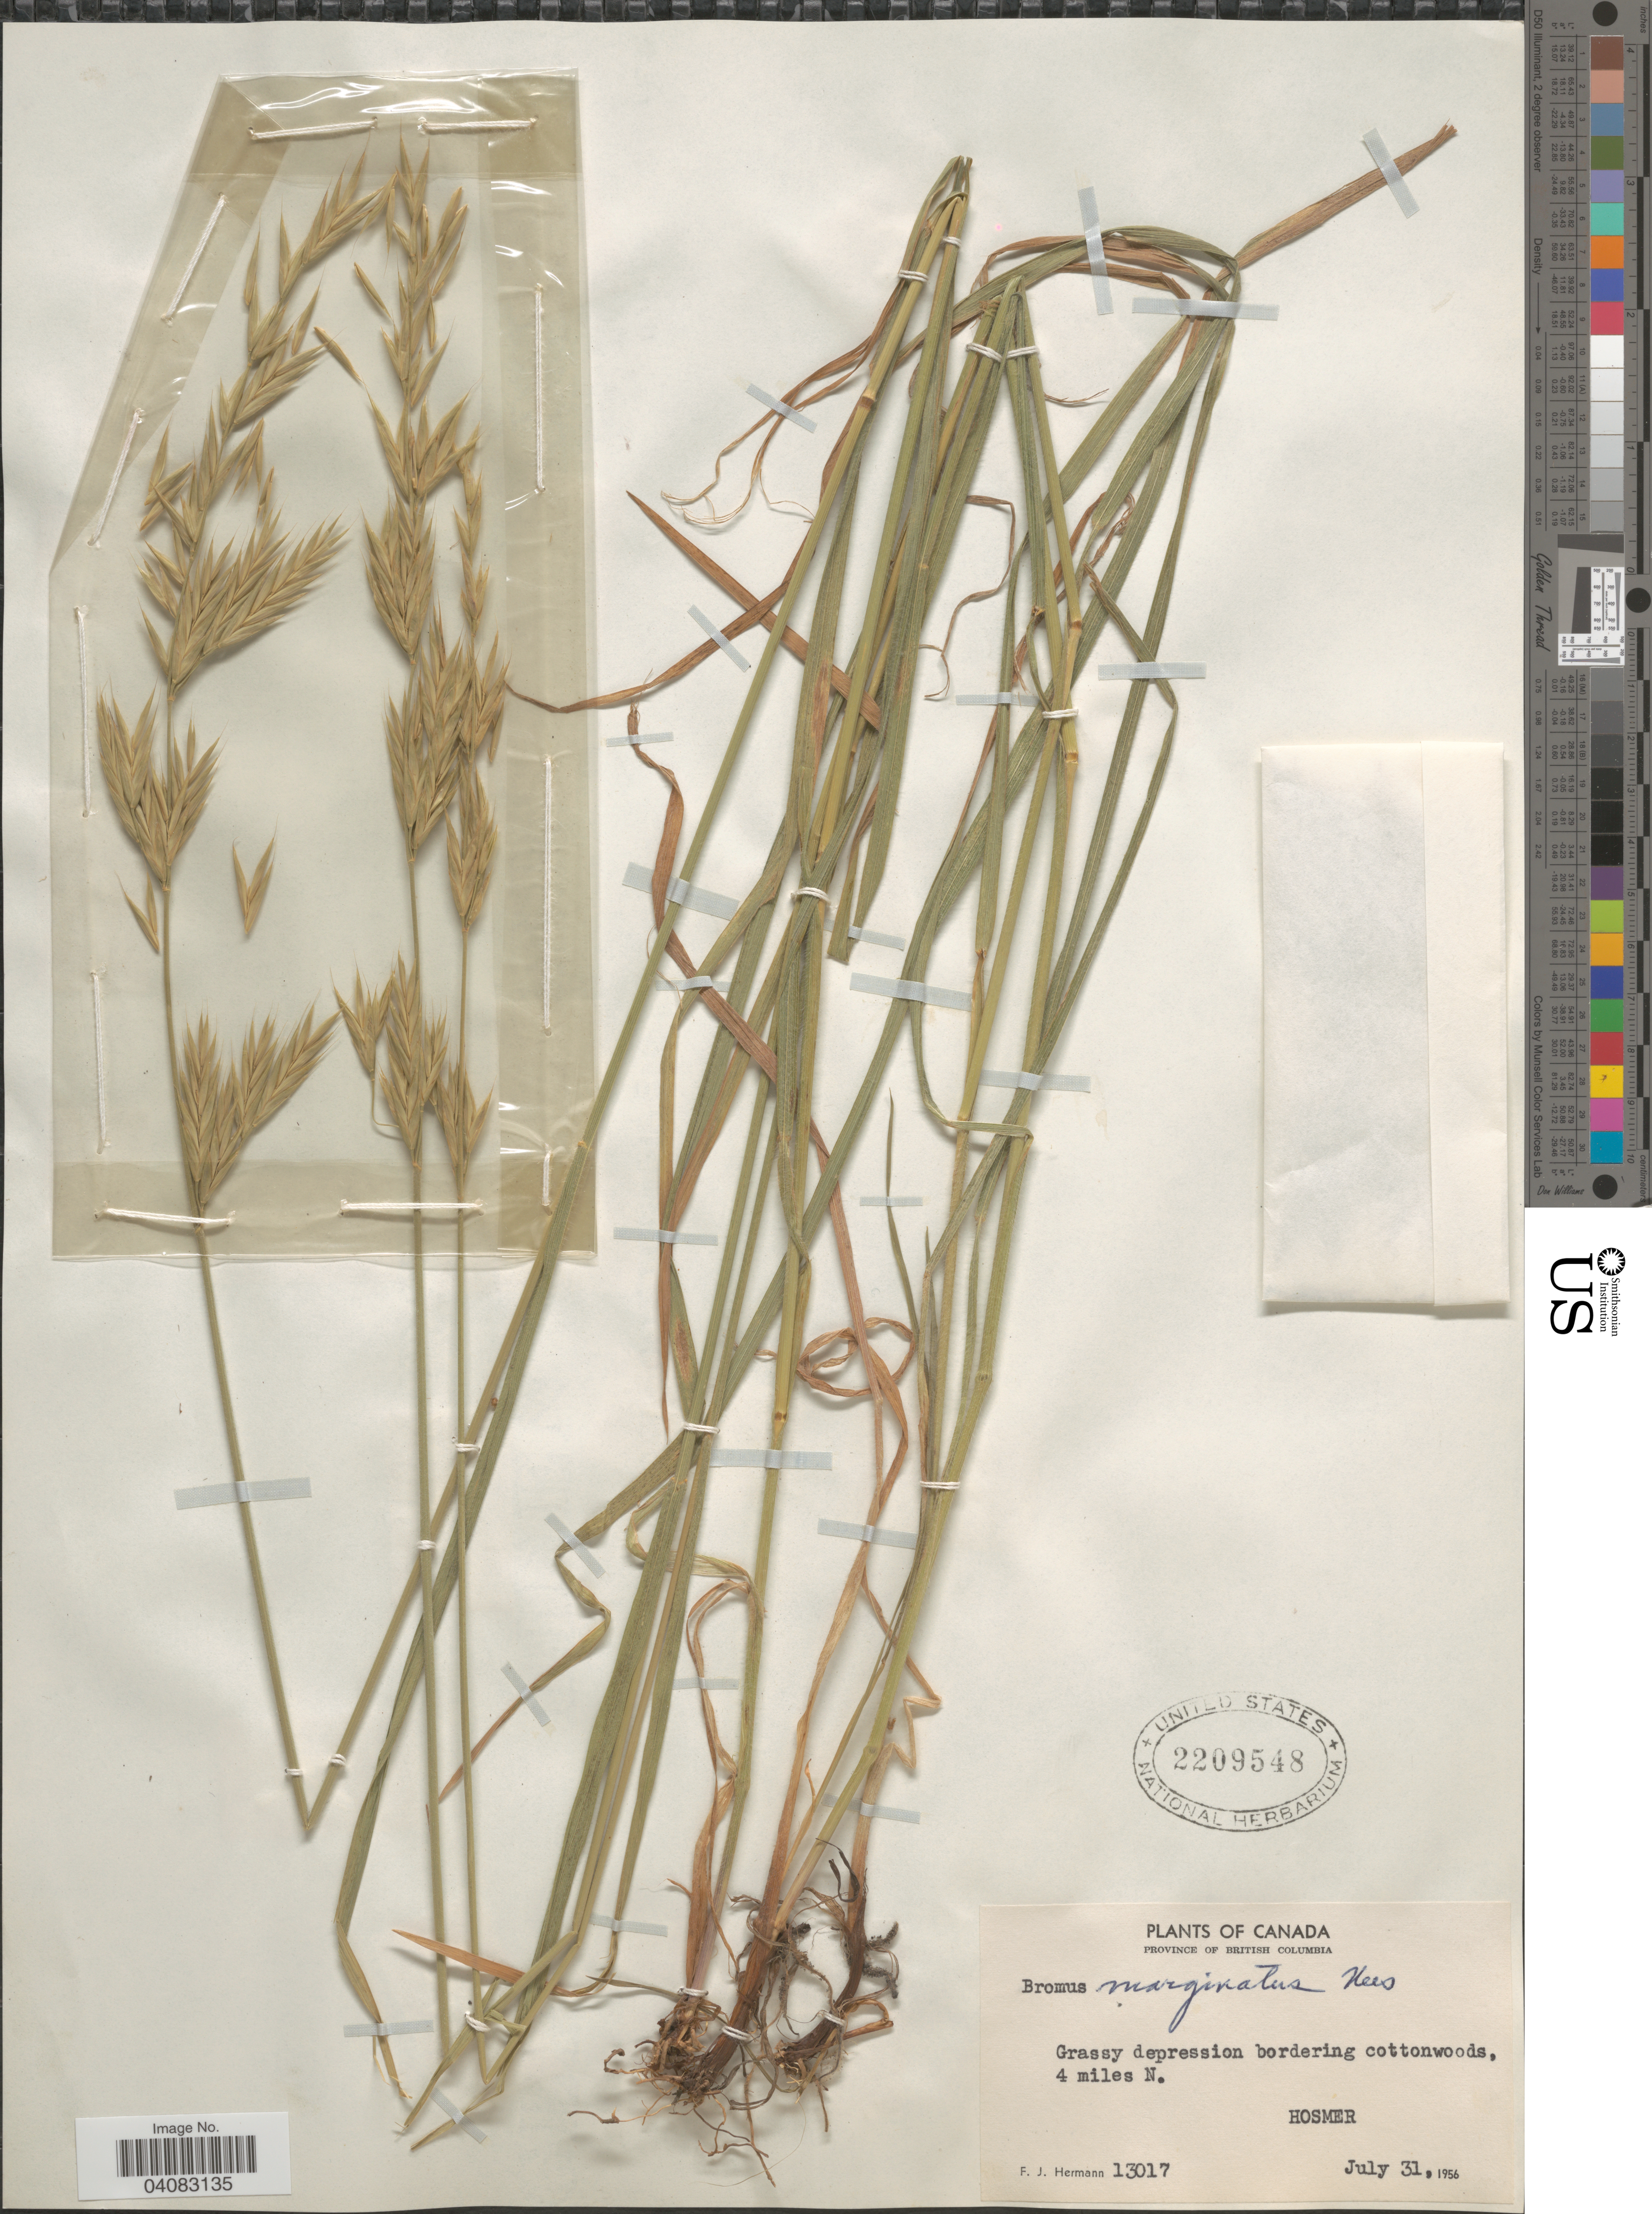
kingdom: Plantae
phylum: Tracheophyta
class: Liliopsida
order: Poales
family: Poaceae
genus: Bromus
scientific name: Bromus marginatus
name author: Nees ex Steud.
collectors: F. J. Hermann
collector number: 13017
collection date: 1956-07-31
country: Canada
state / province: British Columbia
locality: Grassy depression bordering cottonwoods, 4 miles N. Hosmer.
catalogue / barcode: US 2209548